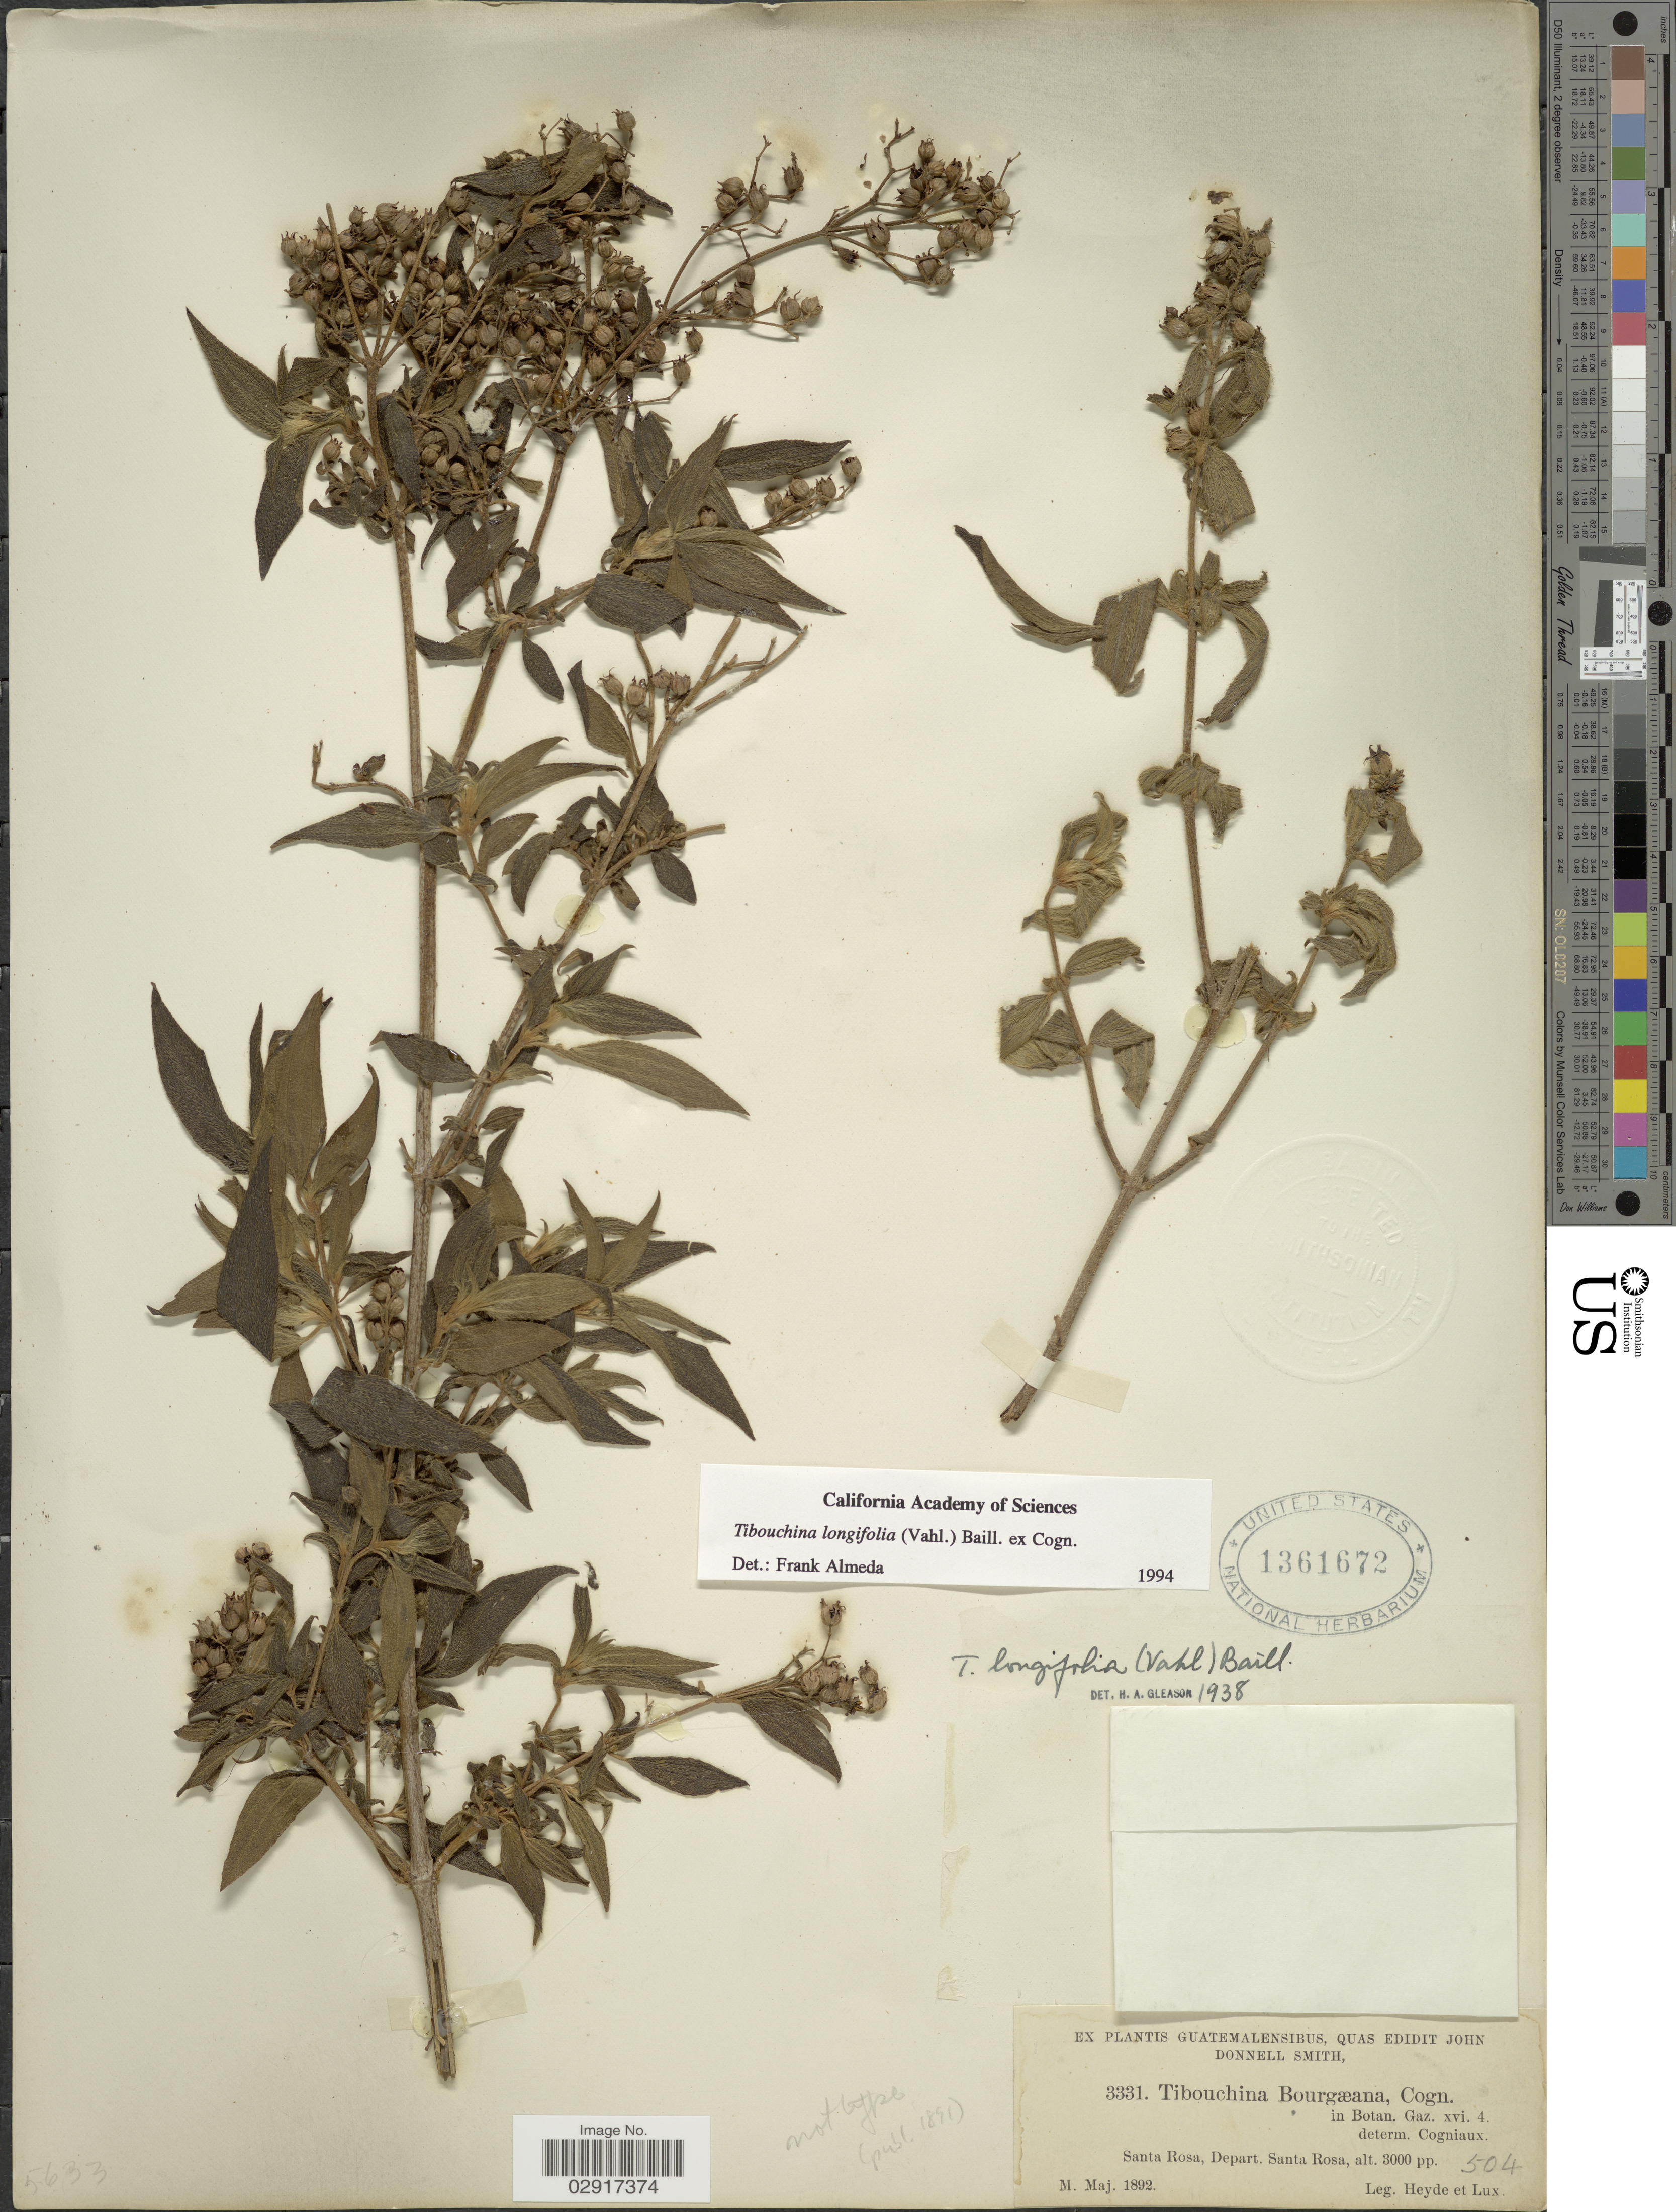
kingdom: Plantae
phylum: Tracheophyta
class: Magnoliopsida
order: Myrtales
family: Melastomataceae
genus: Chaetogastra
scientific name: Chaetogastra longifolia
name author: (Vahl) DC.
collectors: Heyde & Lux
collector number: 3331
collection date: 1892-05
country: Guatemala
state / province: Santa Rosa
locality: Santa Rosa, Depart. Santa Rosa.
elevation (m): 914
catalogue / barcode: US 1361672